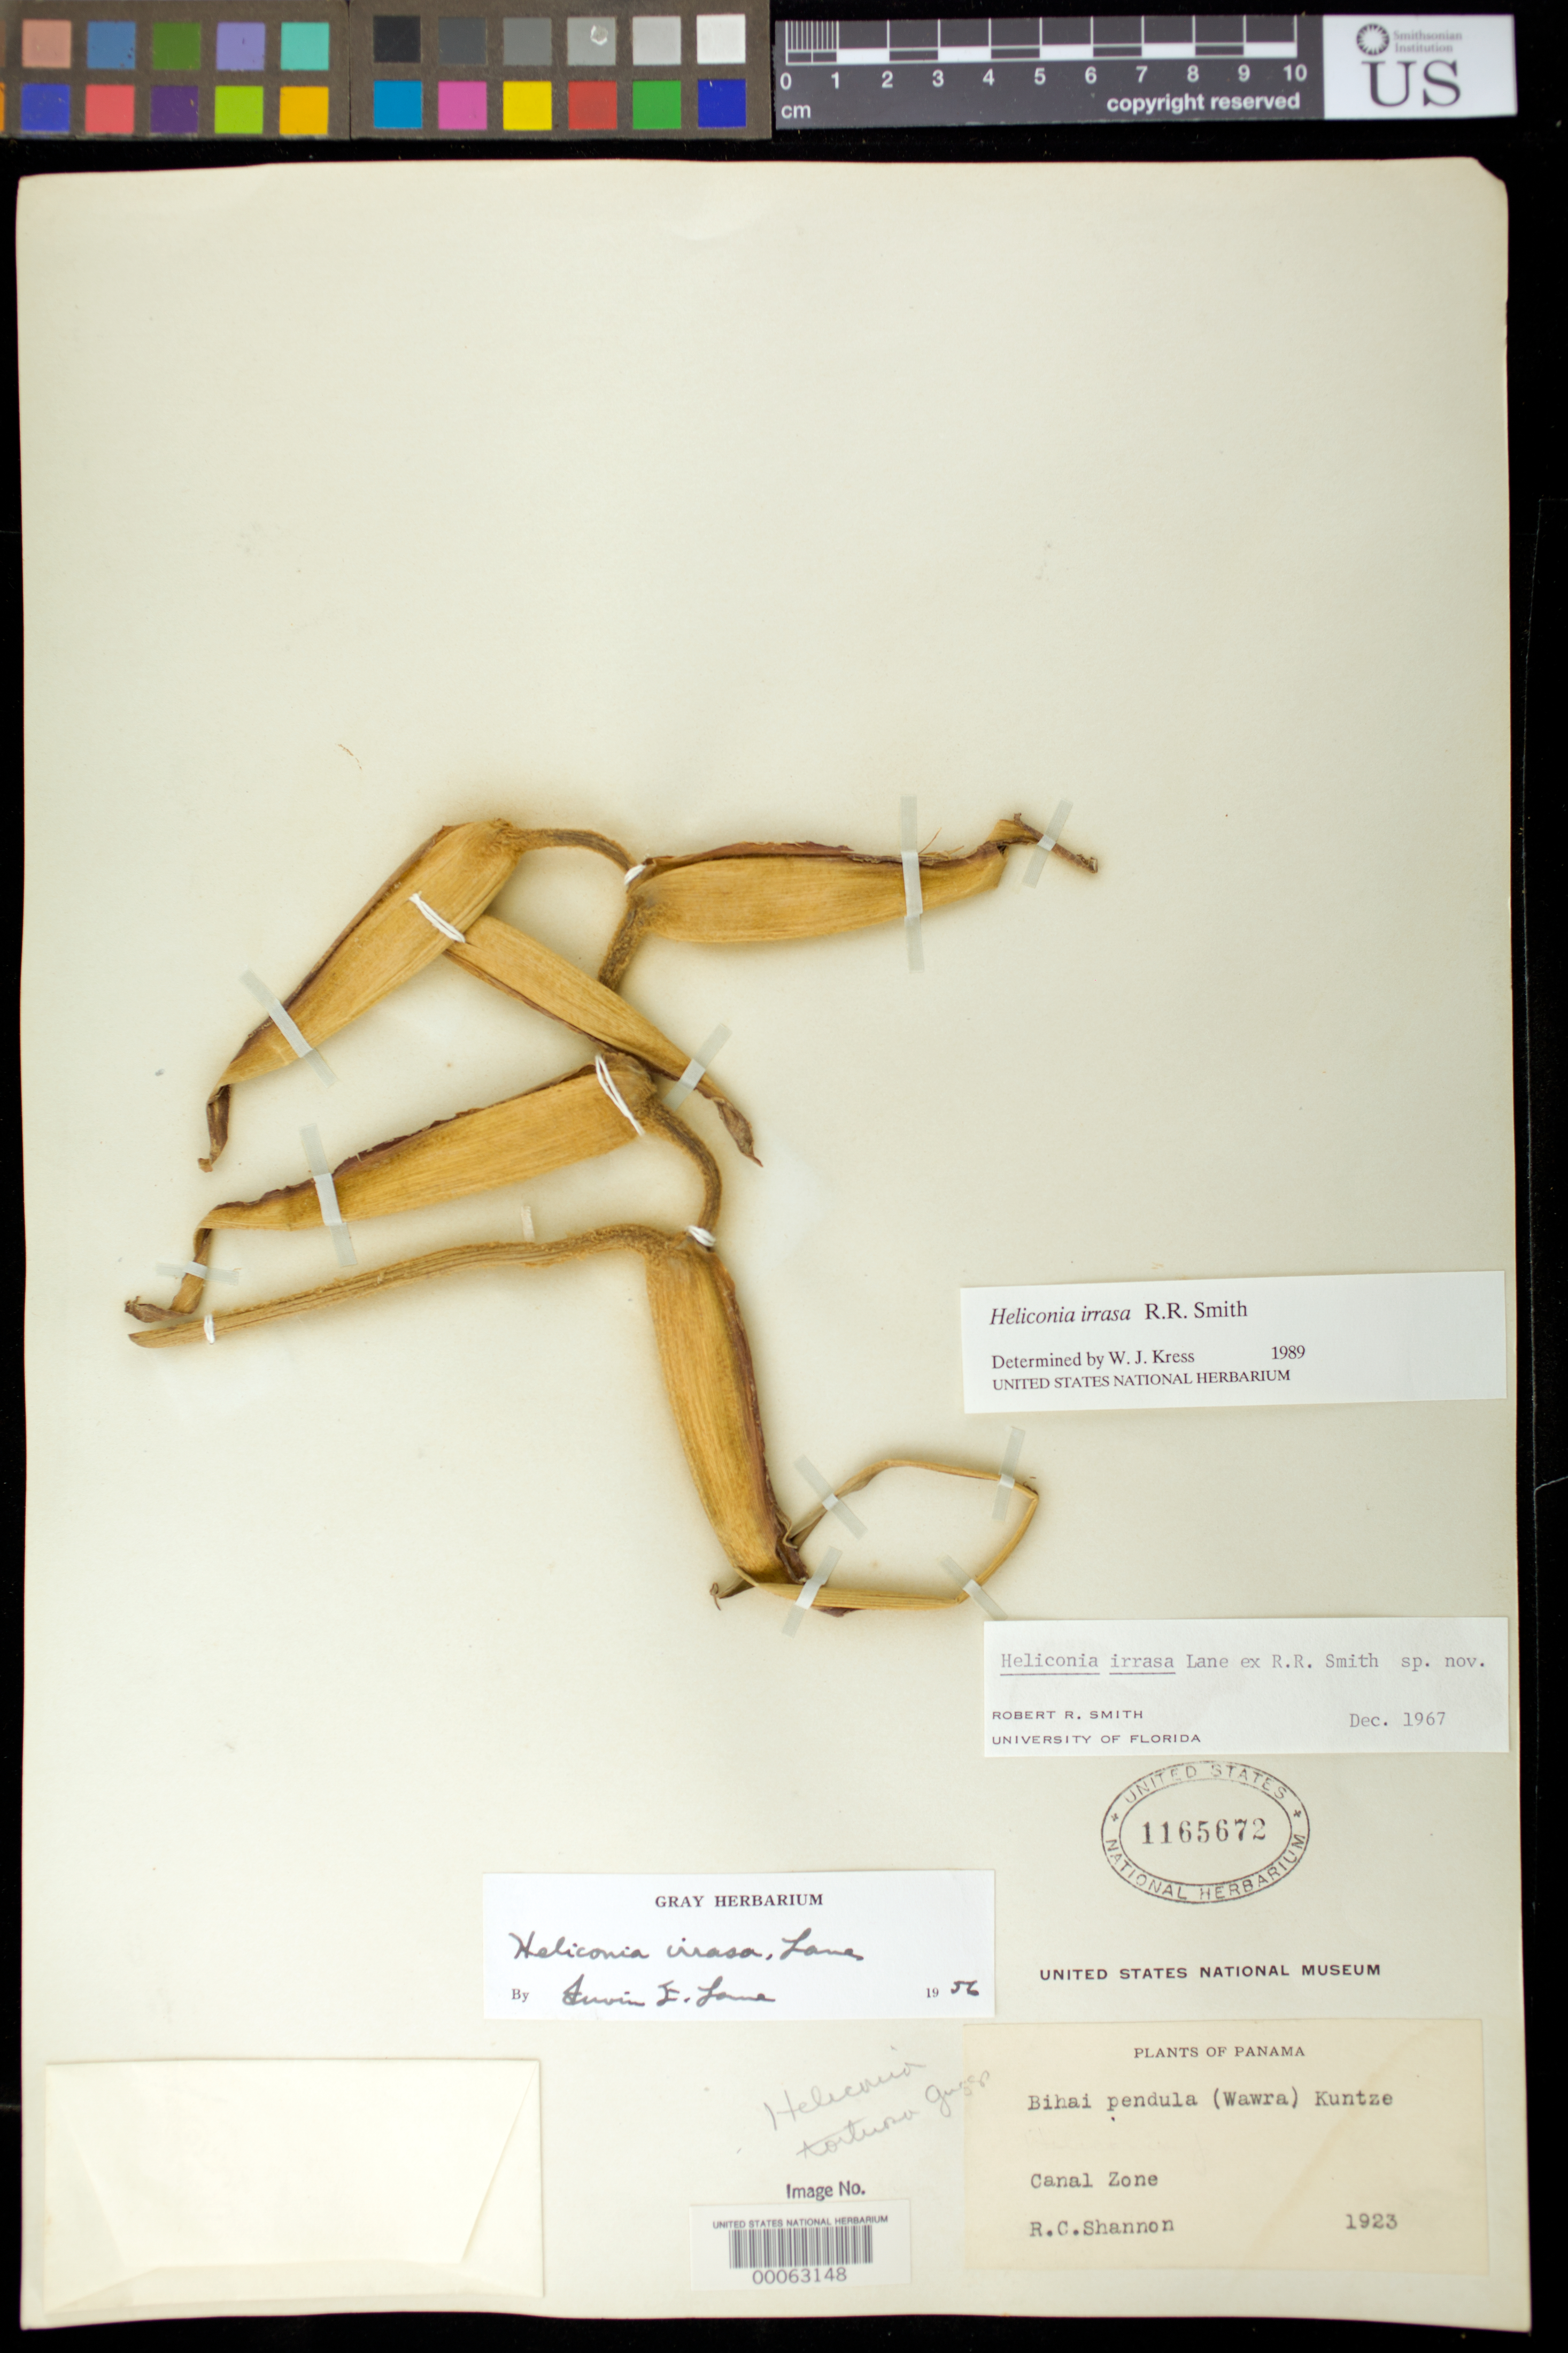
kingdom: Plantae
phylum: Tracheophyta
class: Liliopsida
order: Zingiberales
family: Heliconiaceae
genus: Heliconia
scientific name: Heliconia irrasa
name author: Lane ex R.R. Sm.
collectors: R. Shannon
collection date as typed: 1923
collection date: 1923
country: Panama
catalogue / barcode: US 1165672